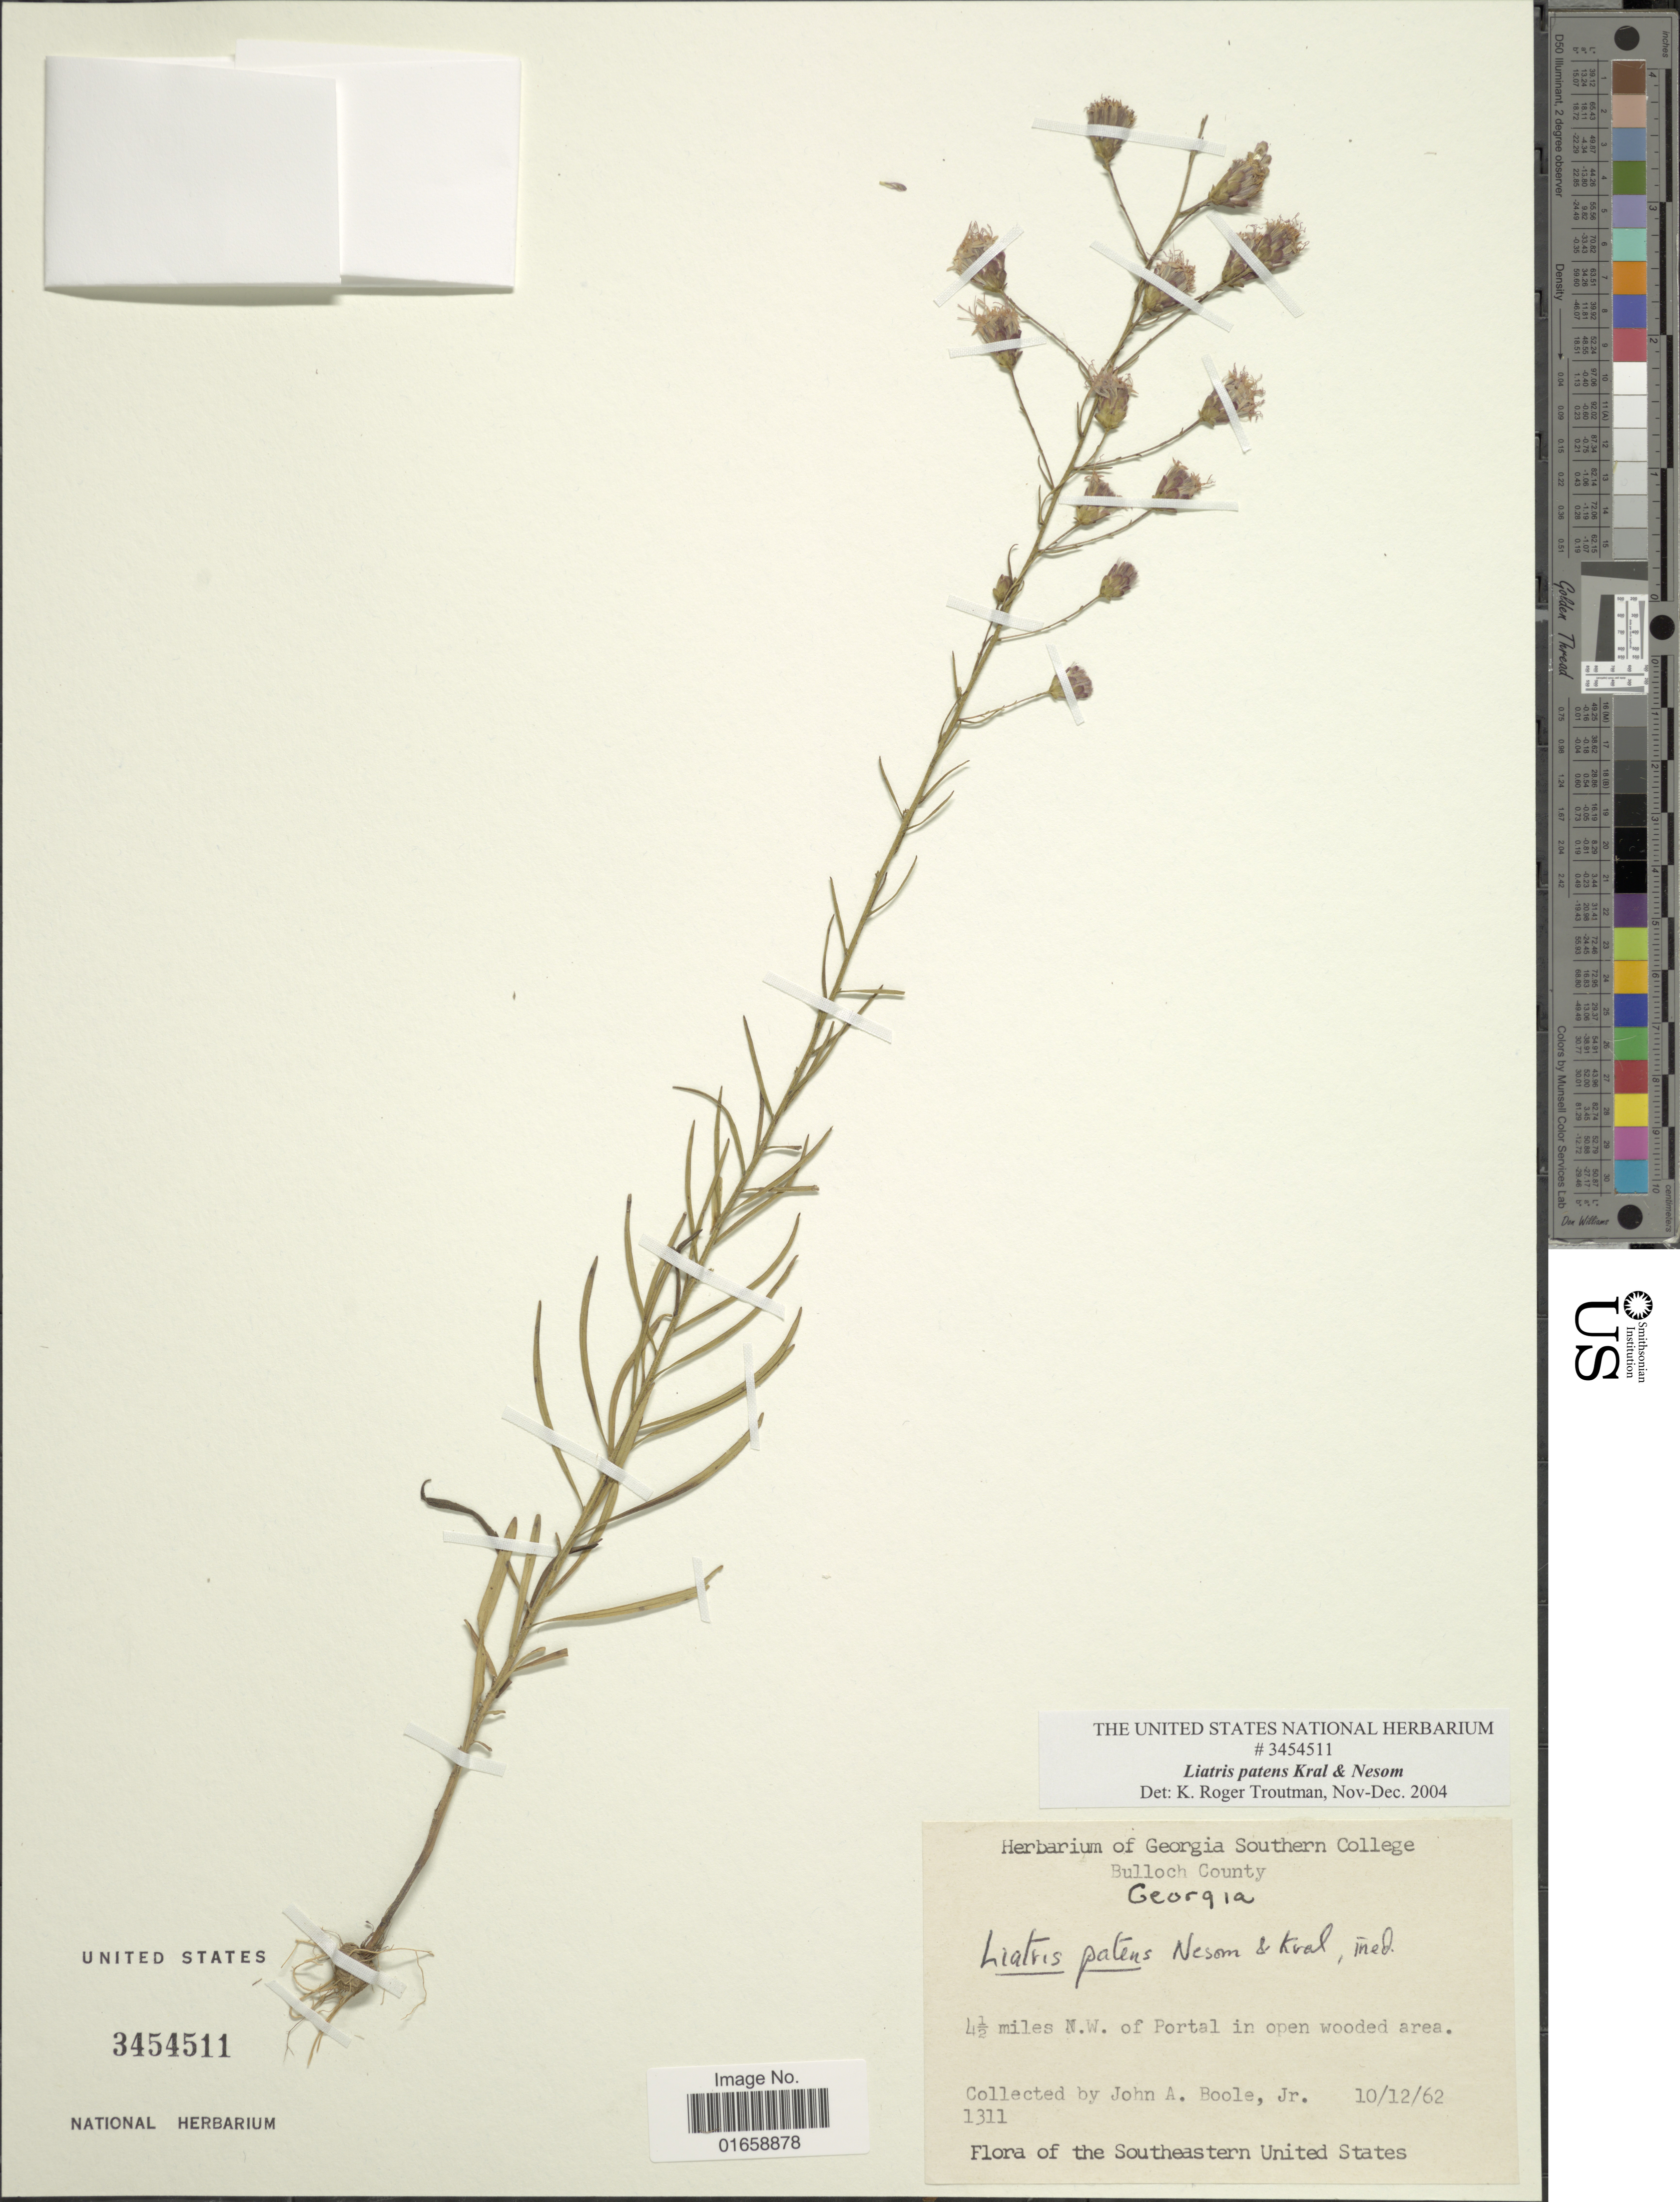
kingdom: Plantae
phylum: Tracheophyta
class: Magnoliopsida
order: Asterales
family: Asteraceae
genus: Liatris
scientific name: Liatris patens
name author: Kral & G.L. Nesom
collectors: J. Boole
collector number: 1311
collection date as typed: Transcribed d/m/y: 12/10/62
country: United States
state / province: Georgia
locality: Bulloch County, 4½ miles N.W. of Portal in open wooded area, the Southeastern United States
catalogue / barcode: US 3454511